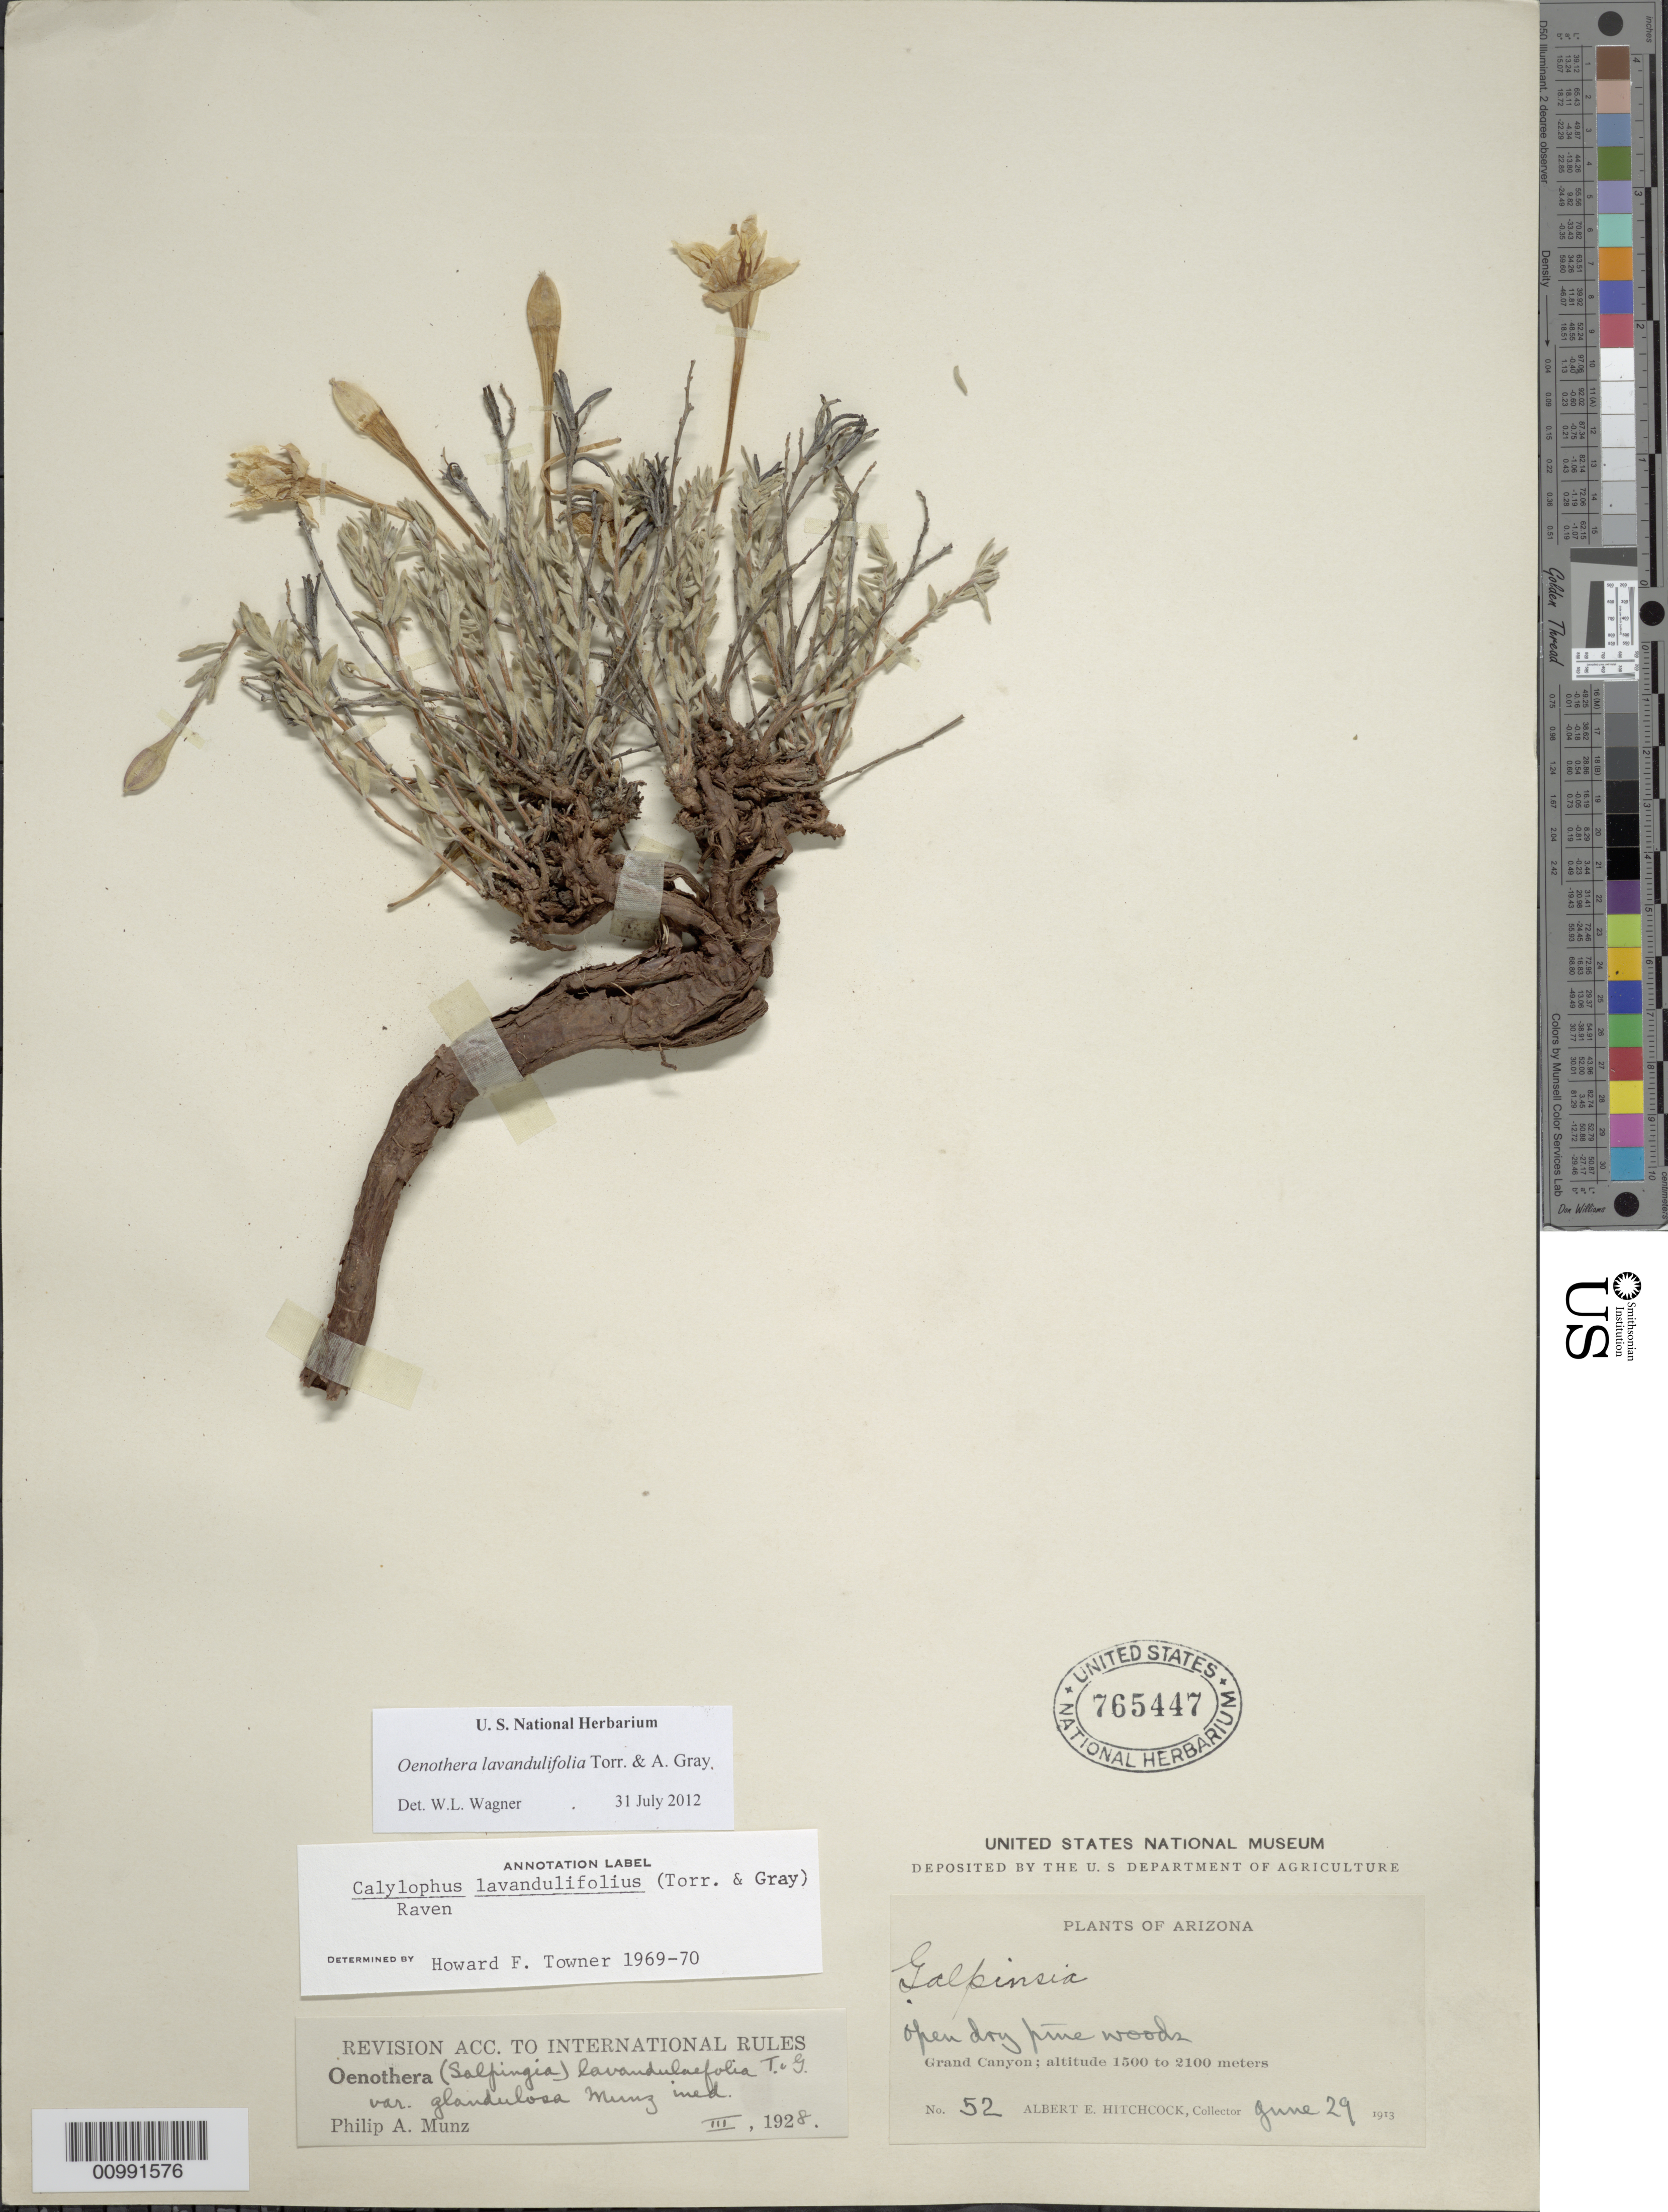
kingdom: Plantae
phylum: Tracheophyta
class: Magnoliopsida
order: Myrtales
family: Onagraceae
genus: Oenothera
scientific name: Oenothera lavandulifolia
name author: Torr. & A. Gray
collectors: A. Hitchcock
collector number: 52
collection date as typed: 29 Jun 1913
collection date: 1913-06-29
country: United States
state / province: Arizona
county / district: Coconino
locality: Open, dry, pine woods near the Grand Canyon.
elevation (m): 1500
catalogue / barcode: US 765447